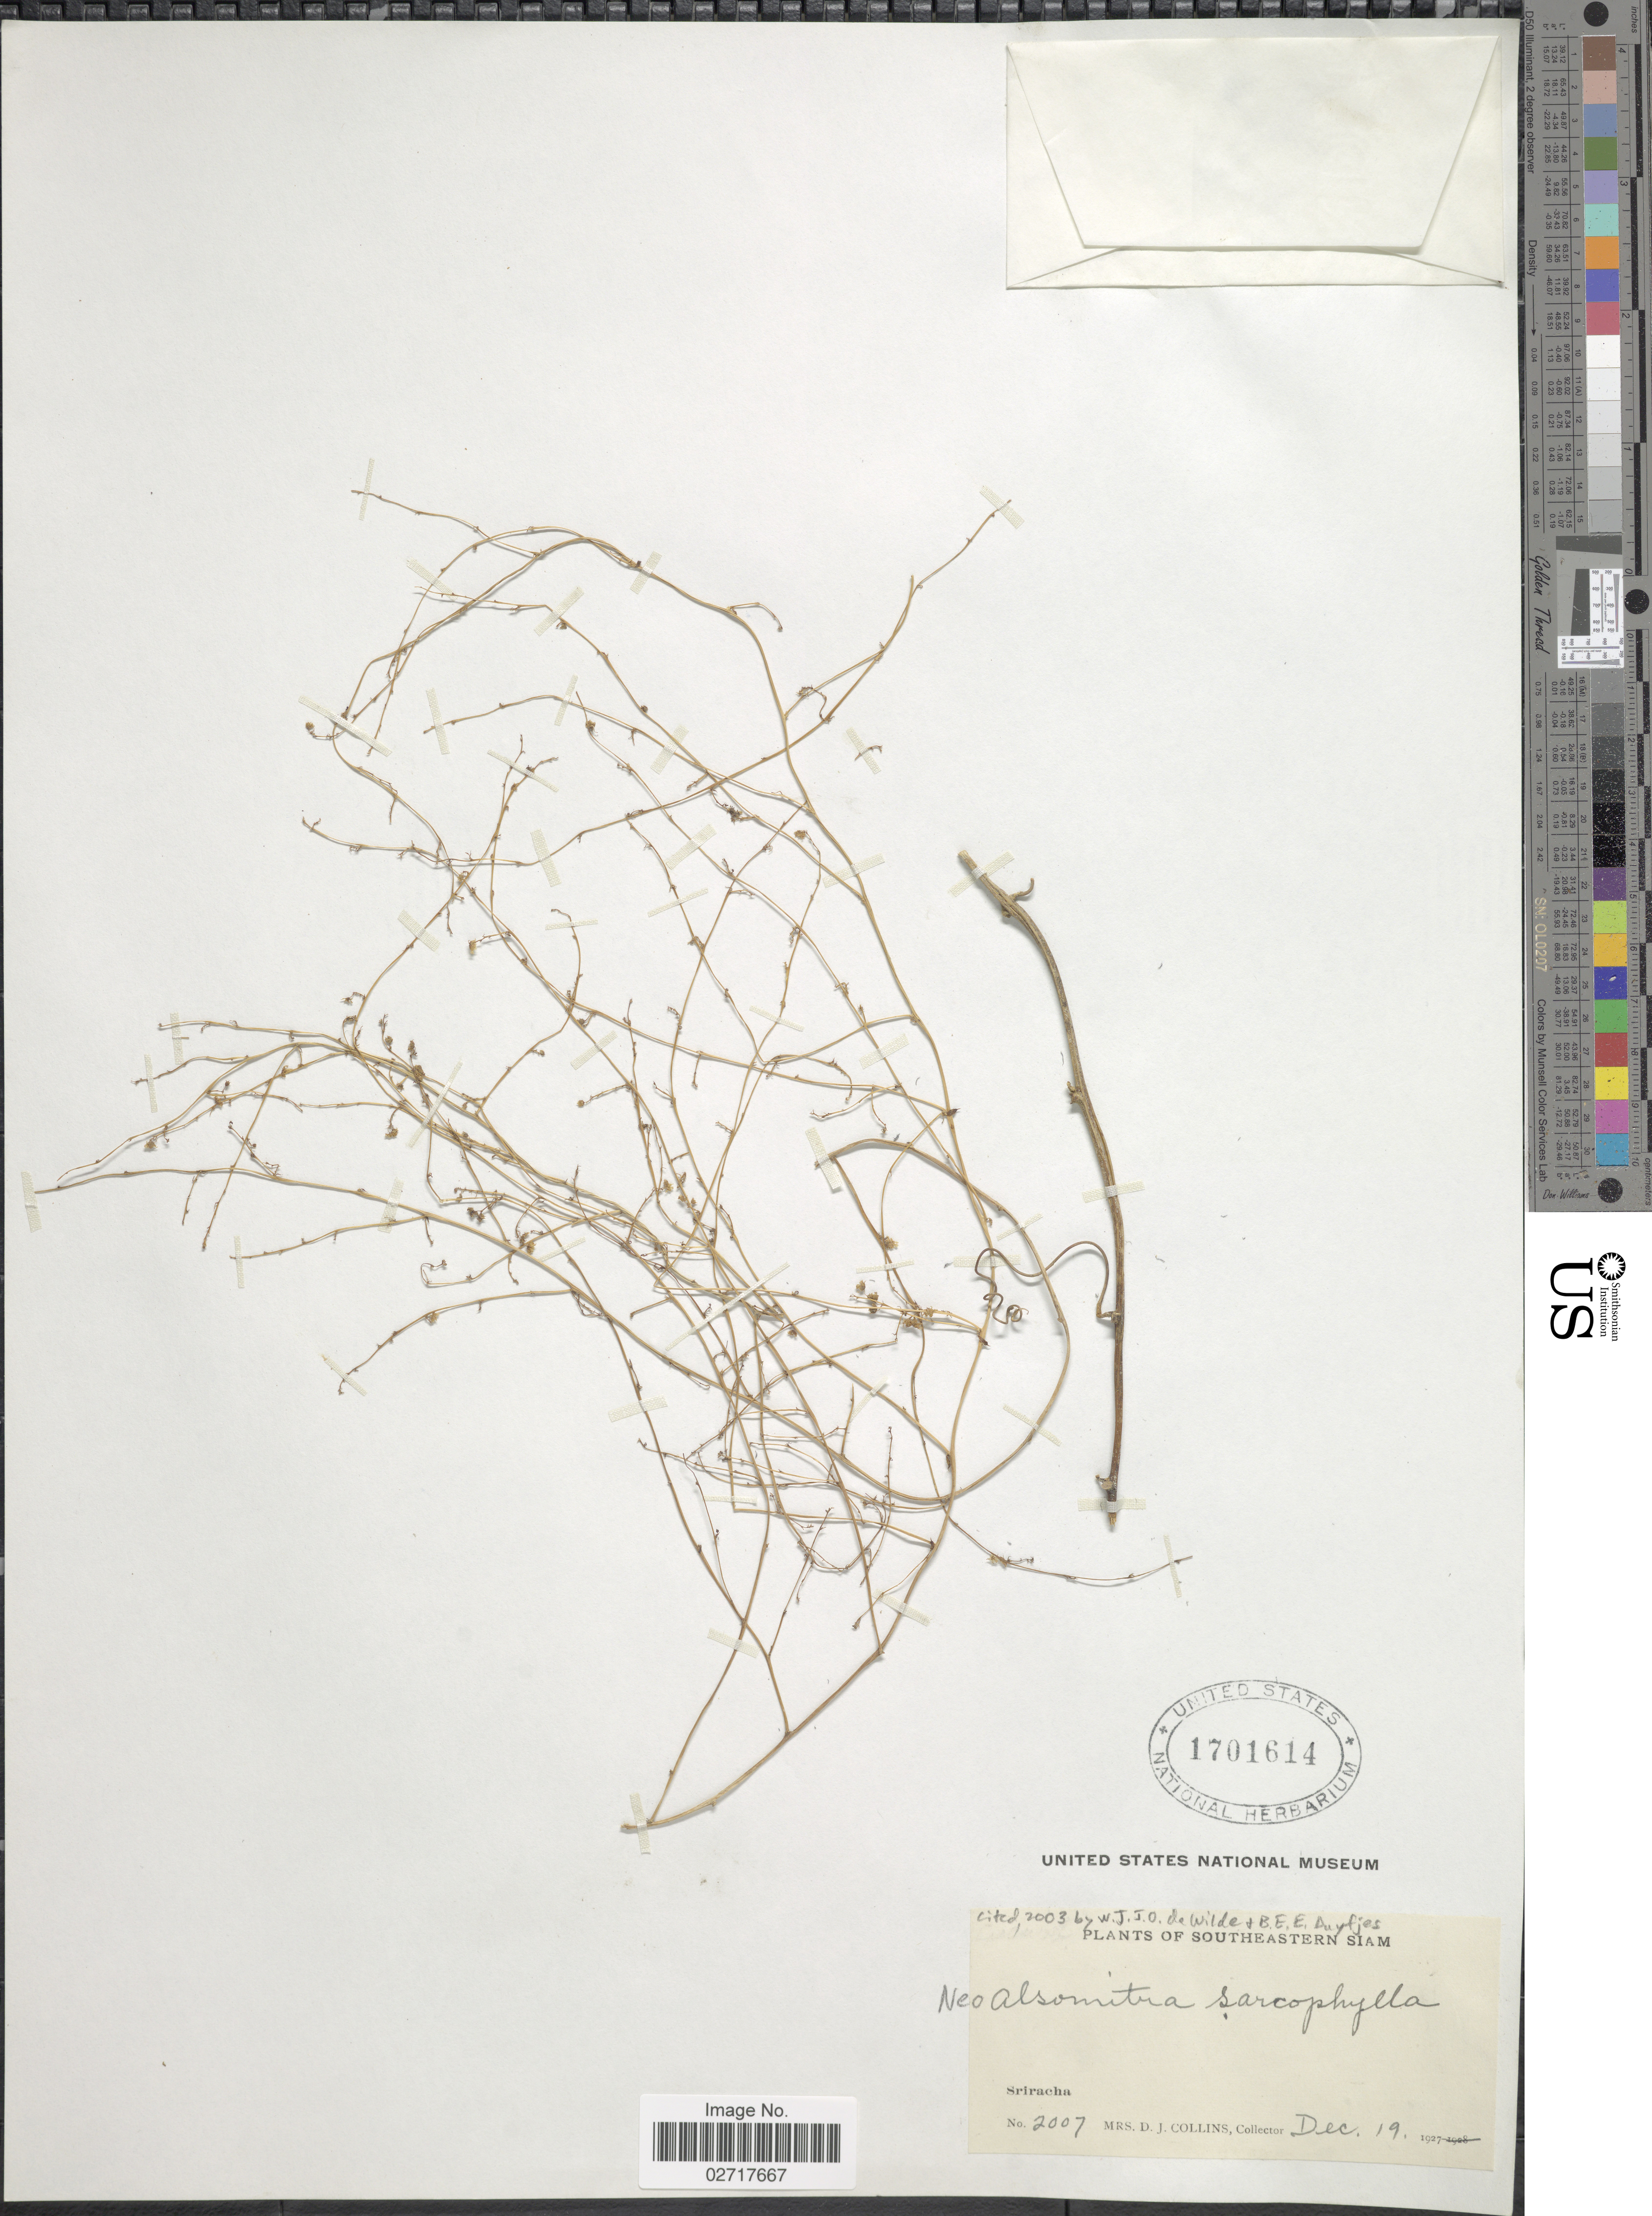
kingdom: Plantae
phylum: Tracheophyta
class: Magnoliopsida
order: Cucurbitales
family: Cucurbitaceae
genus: Neoalsomitra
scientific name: Neoalsomitra sarcophylla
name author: (Wall.) Hutch.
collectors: Mrs. D. J. Collins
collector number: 2007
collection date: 1927-12-19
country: Thailand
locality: Southeastern Siam, Sriracha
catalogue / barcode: US 1701614